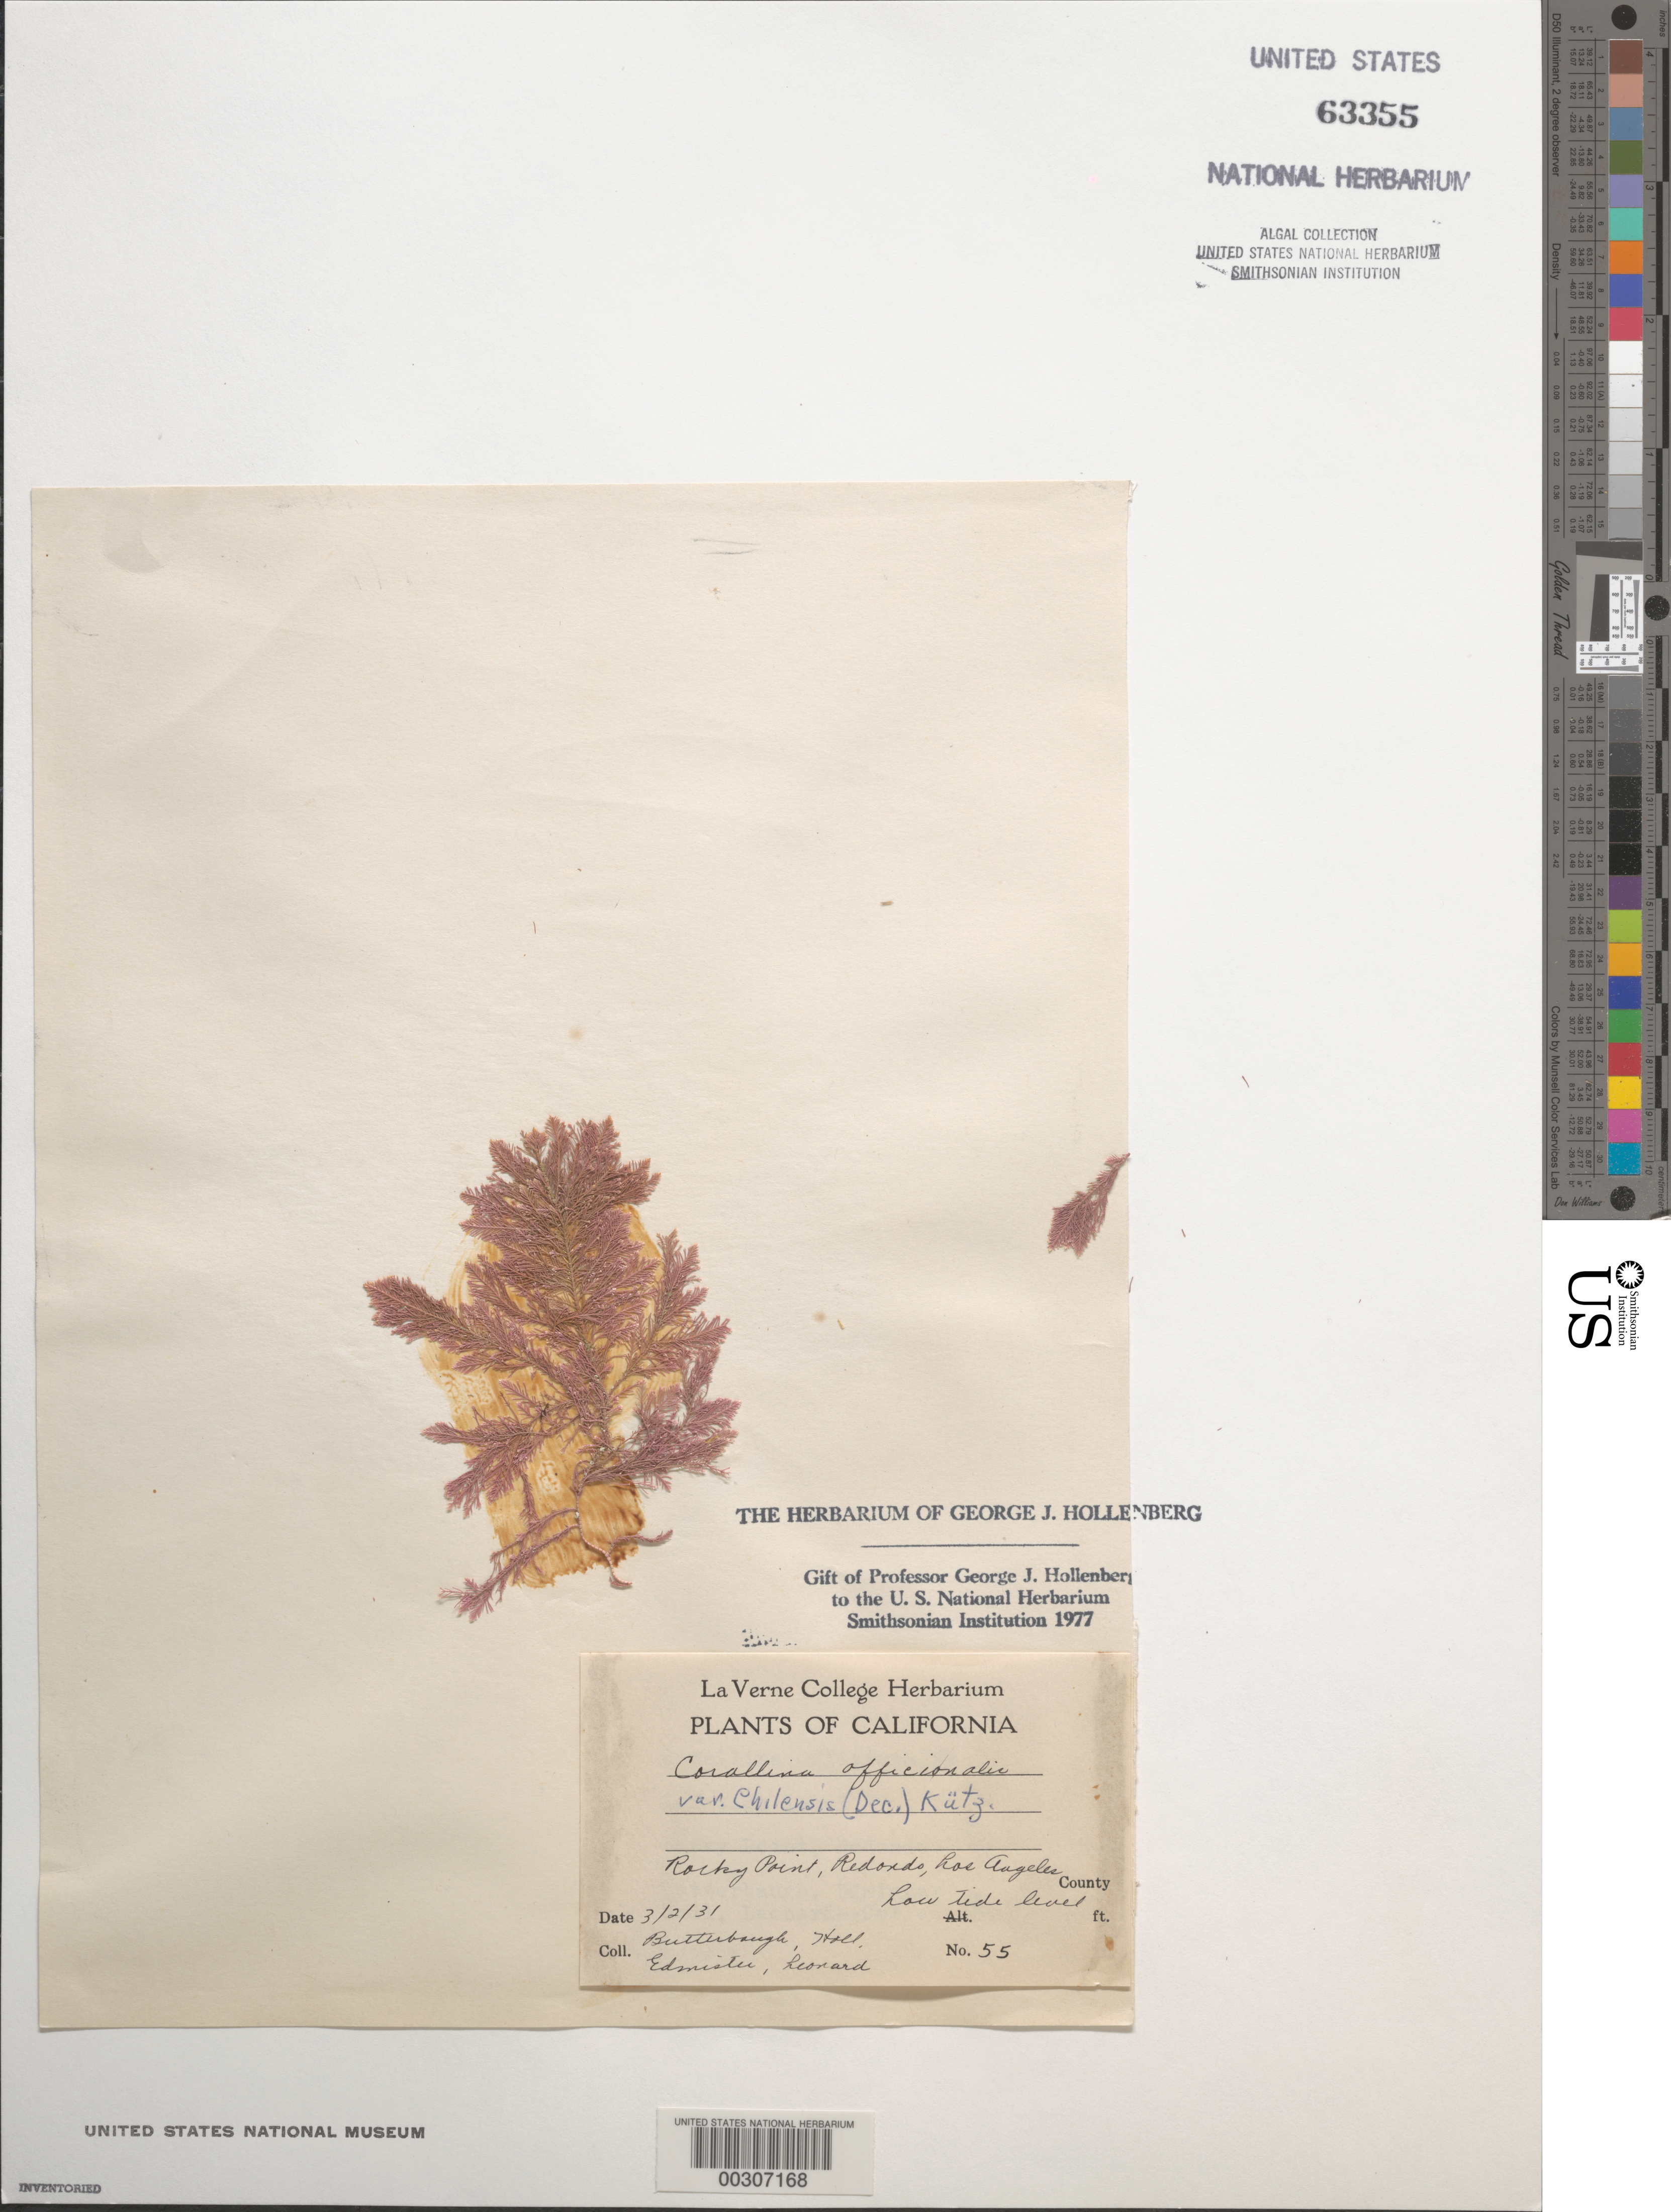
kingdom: Plantae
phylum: Rhodophyta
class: Florideophyceae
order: Corallinales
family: Corallinaceae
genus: Corallina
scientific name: Corallina officinalis var. chilensis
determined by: Hollenberg, George J.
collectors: F. Butterbaugh, E. Hall, G. M. Leonard & E. Edmister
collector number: GJH 55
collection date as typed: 02 Mar 1931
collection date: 1931-03-02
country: United States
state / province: California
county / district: Los Angeles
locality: Rocky Point, Redondo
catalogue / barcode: US 63355